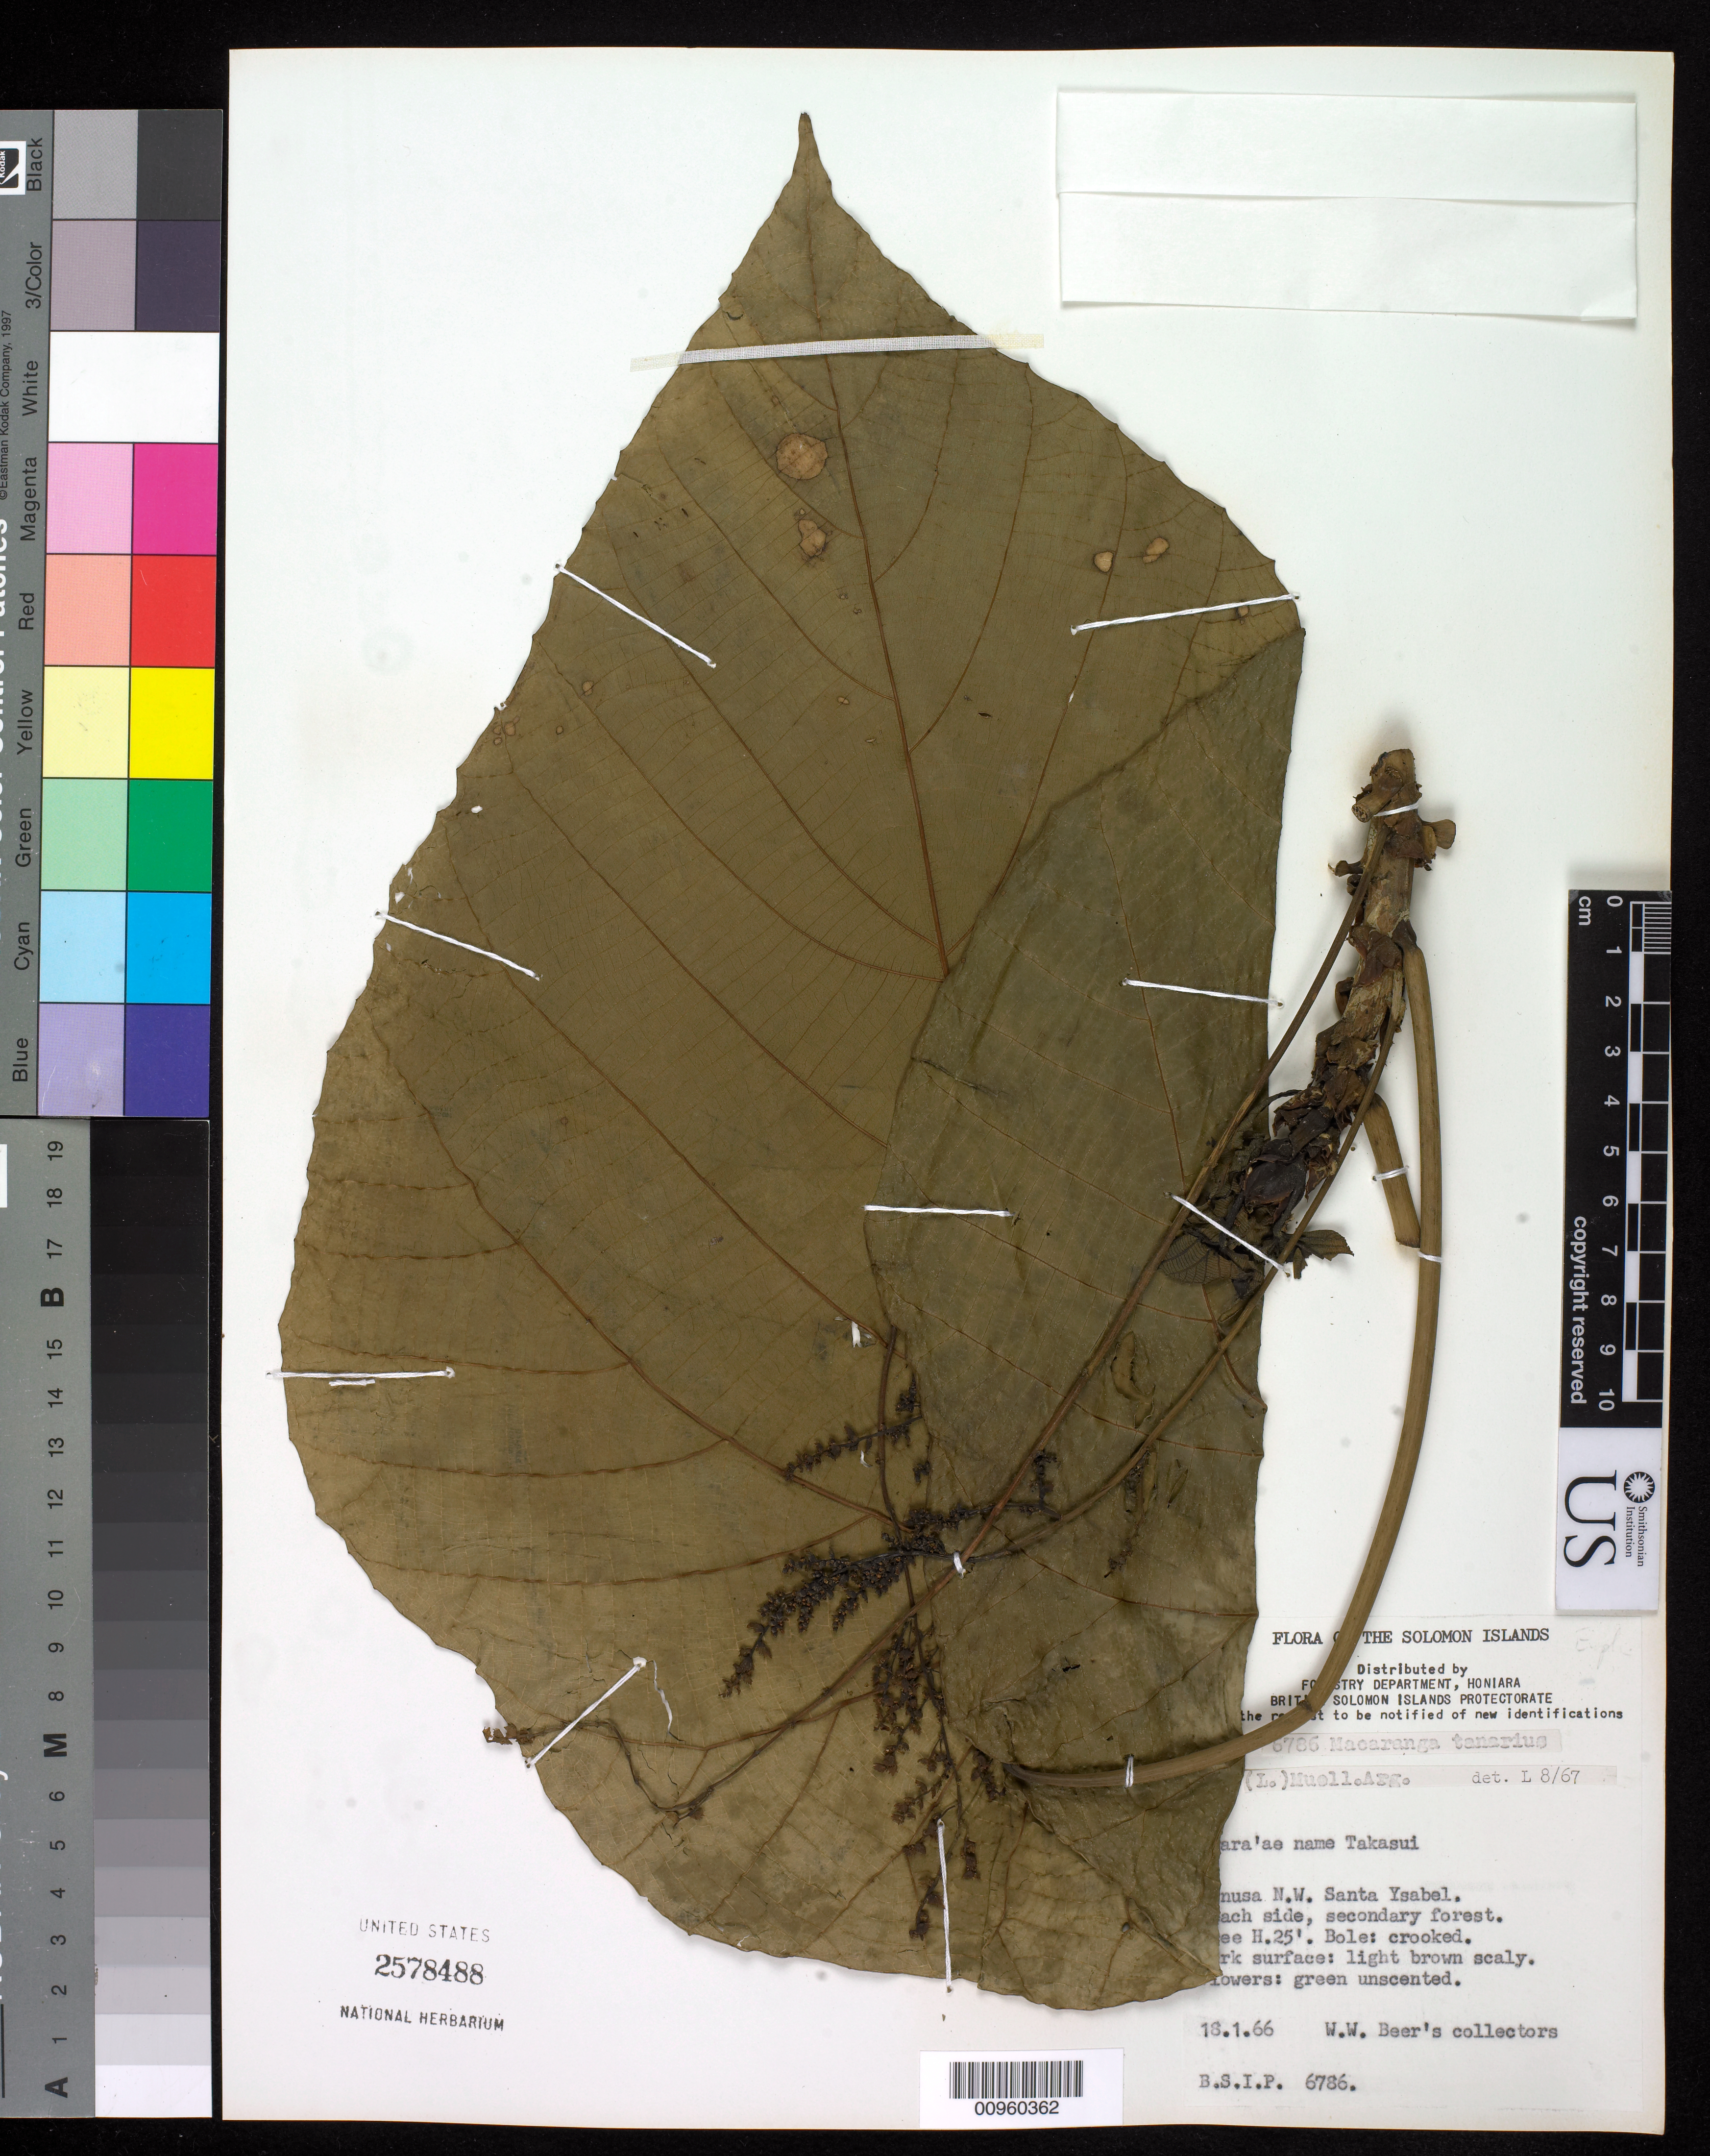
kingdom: Plantae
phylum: Tracheophyta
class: Magnoliopsida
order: Malpighiales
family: Euphorbiaceae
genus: Macaranga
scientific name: Macaranga tanarius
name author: (L.) Müll. Arg.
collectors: W. Beer's Collectors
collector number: BSIP 6786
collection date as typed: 18 Jan 1966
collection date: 1966-01-18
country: Solomon Islands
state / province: Isabel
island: Santa Isabel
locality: Binusa, NW Santa Ysabel, Solomon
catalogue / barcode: US 2578488